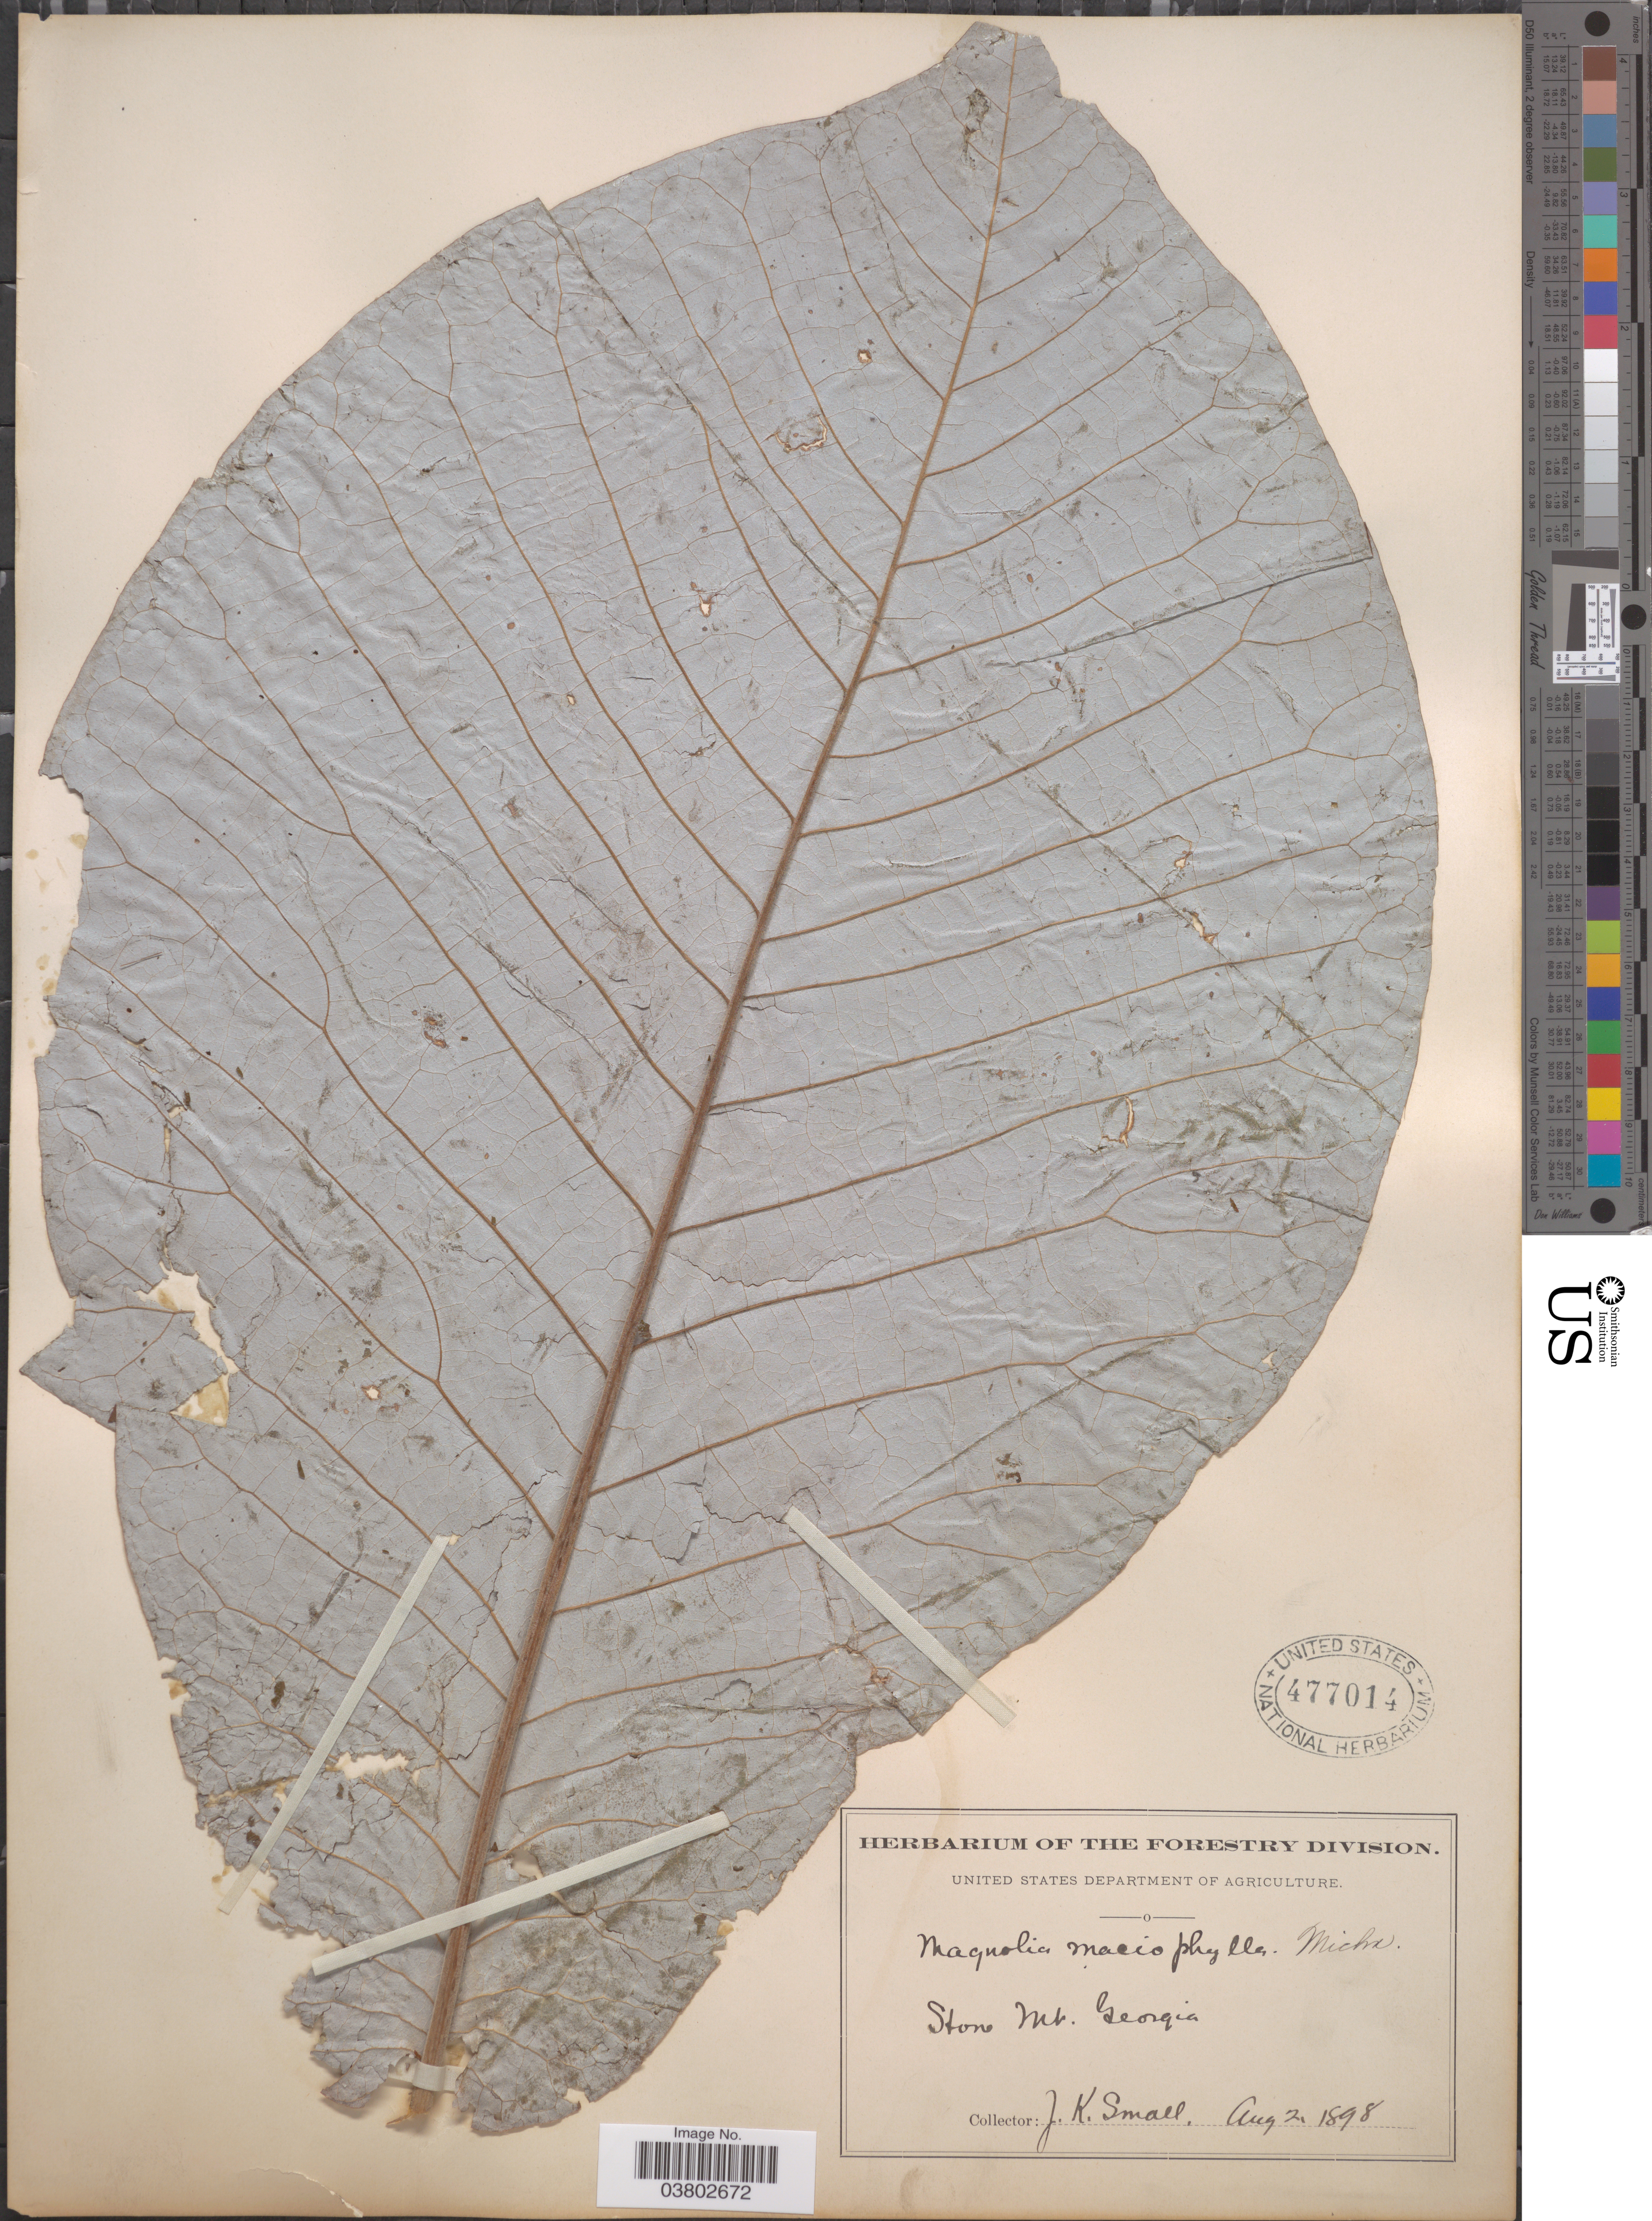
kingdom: Plantae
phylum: Tracheophyta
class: Magnoliopsida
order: Magnoliales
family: Magnoliaceae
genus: Magnolia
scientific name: Magnolia macrophylla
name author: Michx.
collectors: J. K. Small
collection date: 1898-08-02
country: United States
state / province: Georgia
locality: Stone Mt.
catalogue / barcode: US 477014